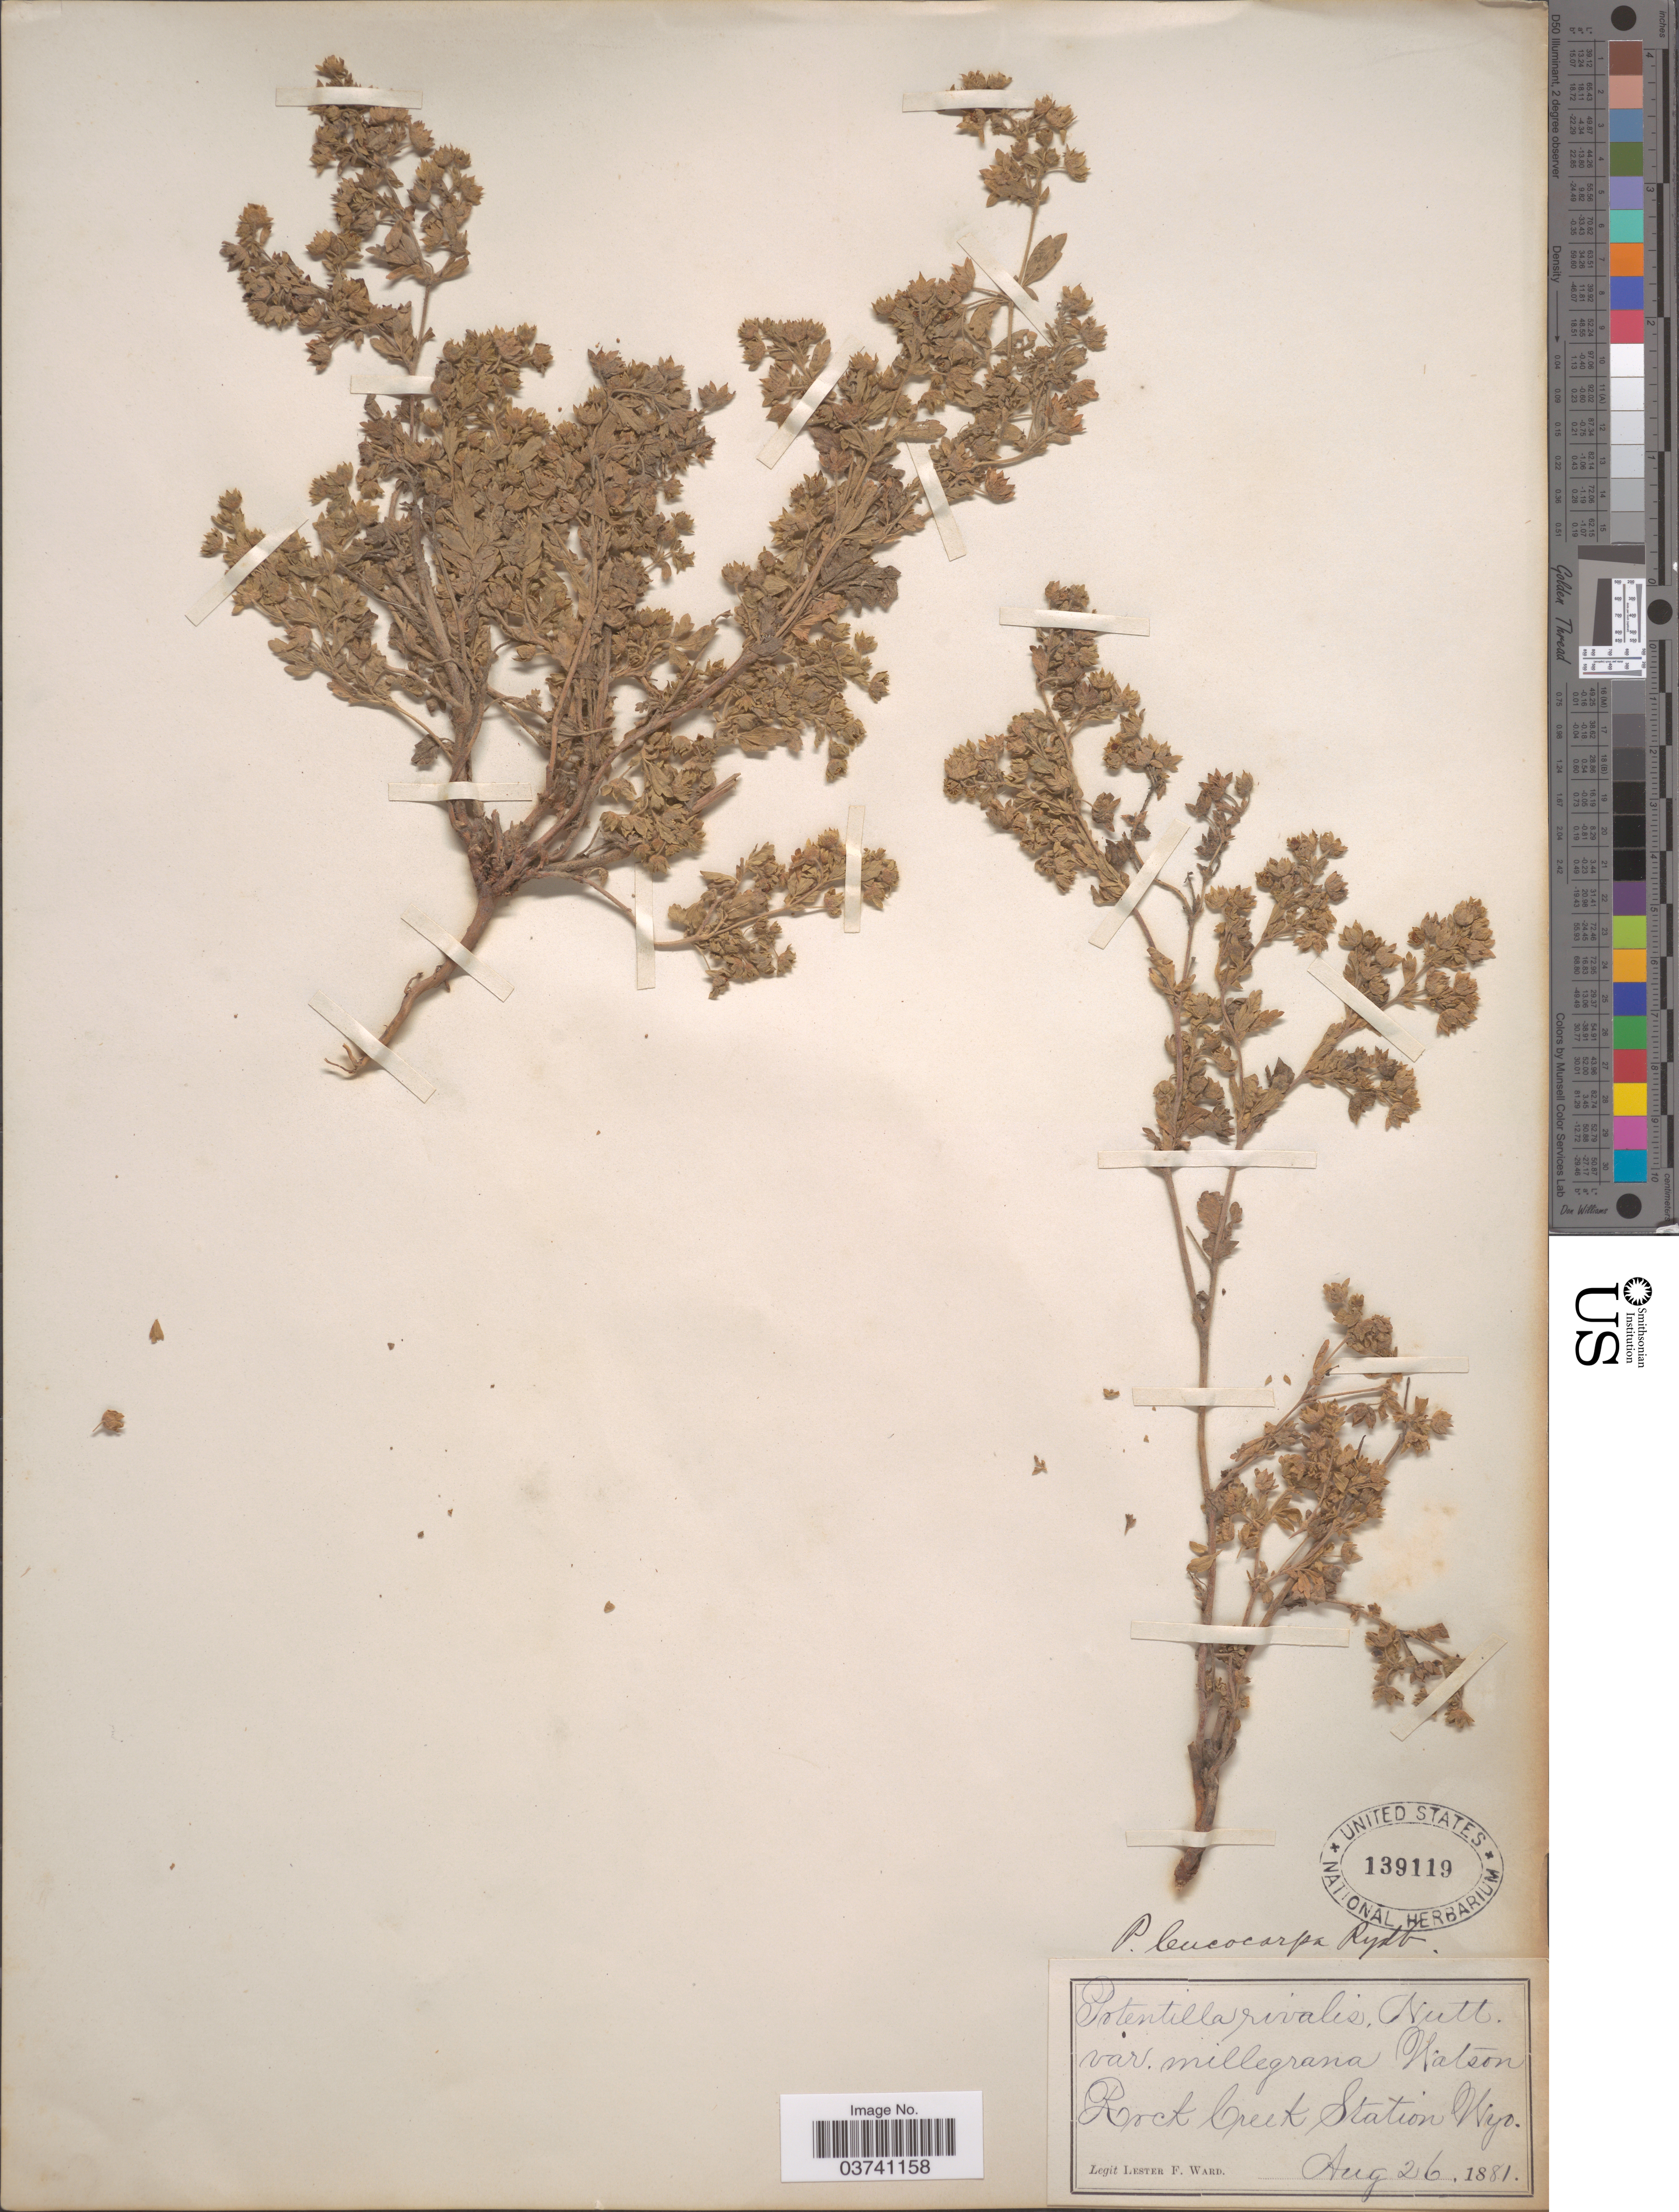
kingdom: Plantae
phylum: Tracheophyta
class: Magnoliopsida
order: Rosales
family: Rosaceae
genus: Potentilla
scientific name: Potentilla rivalis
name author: Nutt.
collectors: L. F. Ward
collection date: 1881-08-26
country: United States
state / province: Wyoming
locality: Rock Creek Station.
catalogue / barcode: US 139119